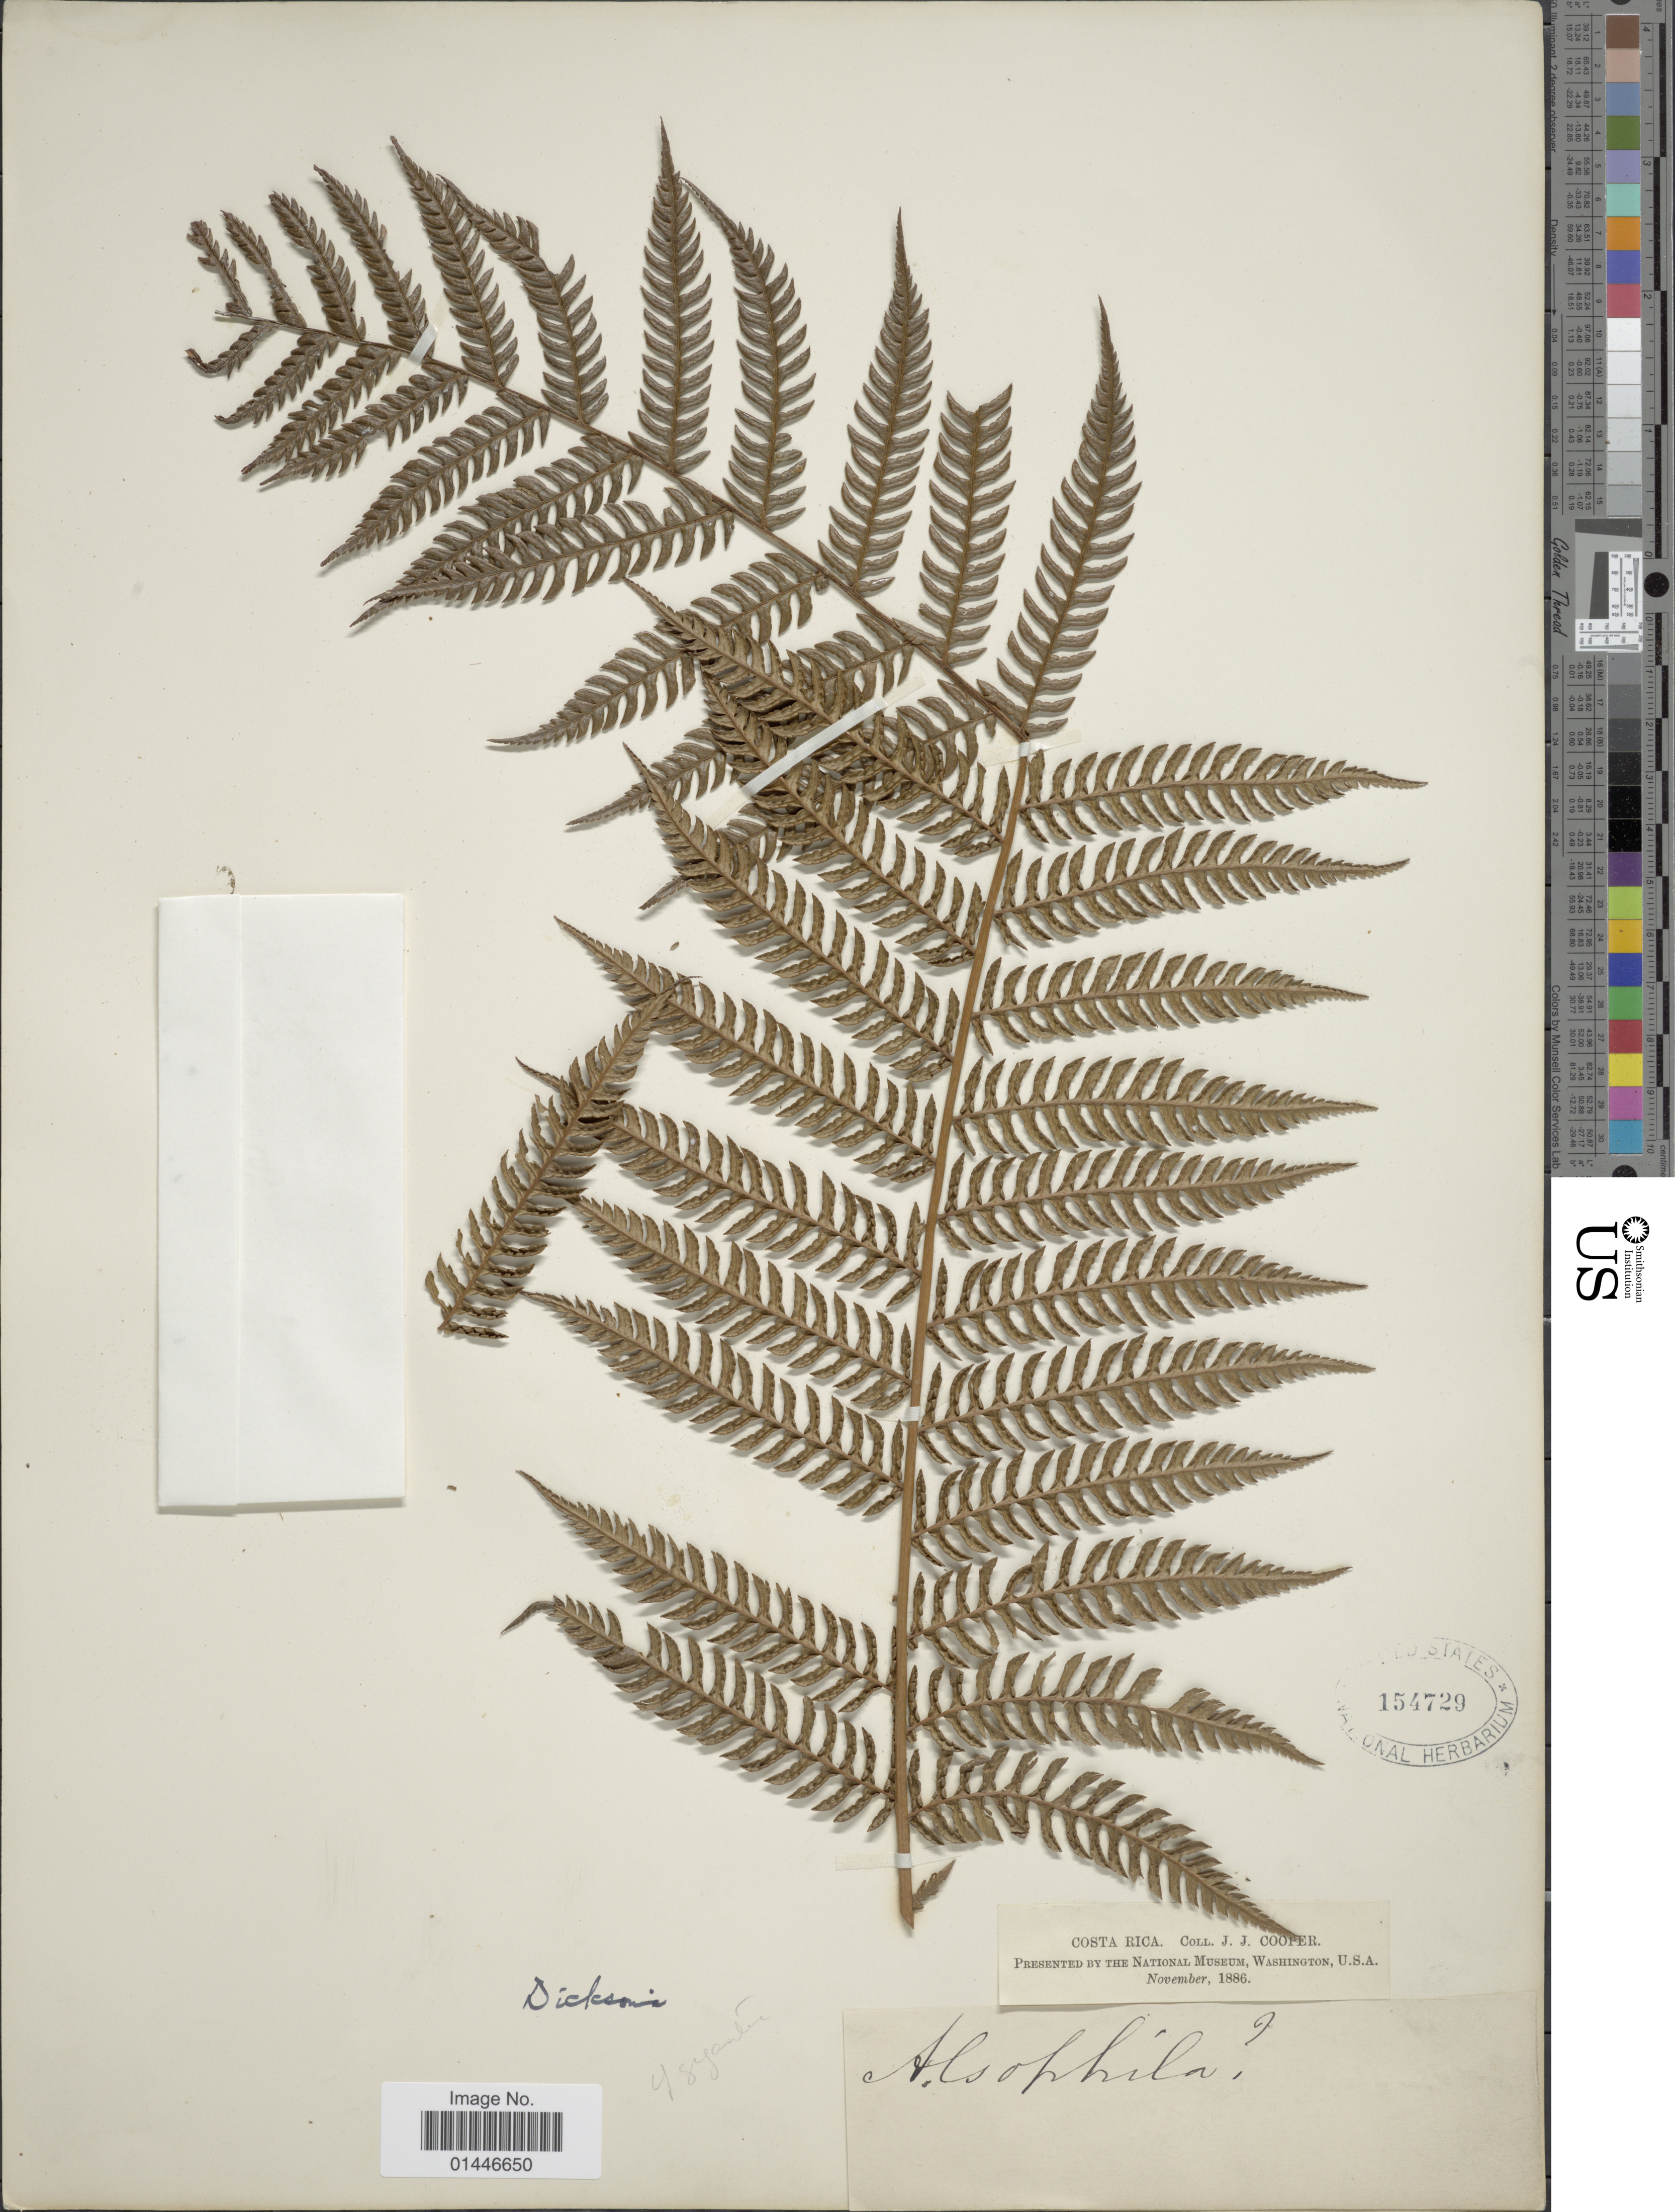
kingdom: Plantae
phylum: Tracheophyta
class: Polypodiopsida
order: Cyatheales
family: Dicksoniaceae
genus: Dicksonia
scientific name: Dicksonia gigantea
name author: H. Karst.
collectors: J. J. Cooper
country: Costa Rica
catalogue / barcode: US 154729